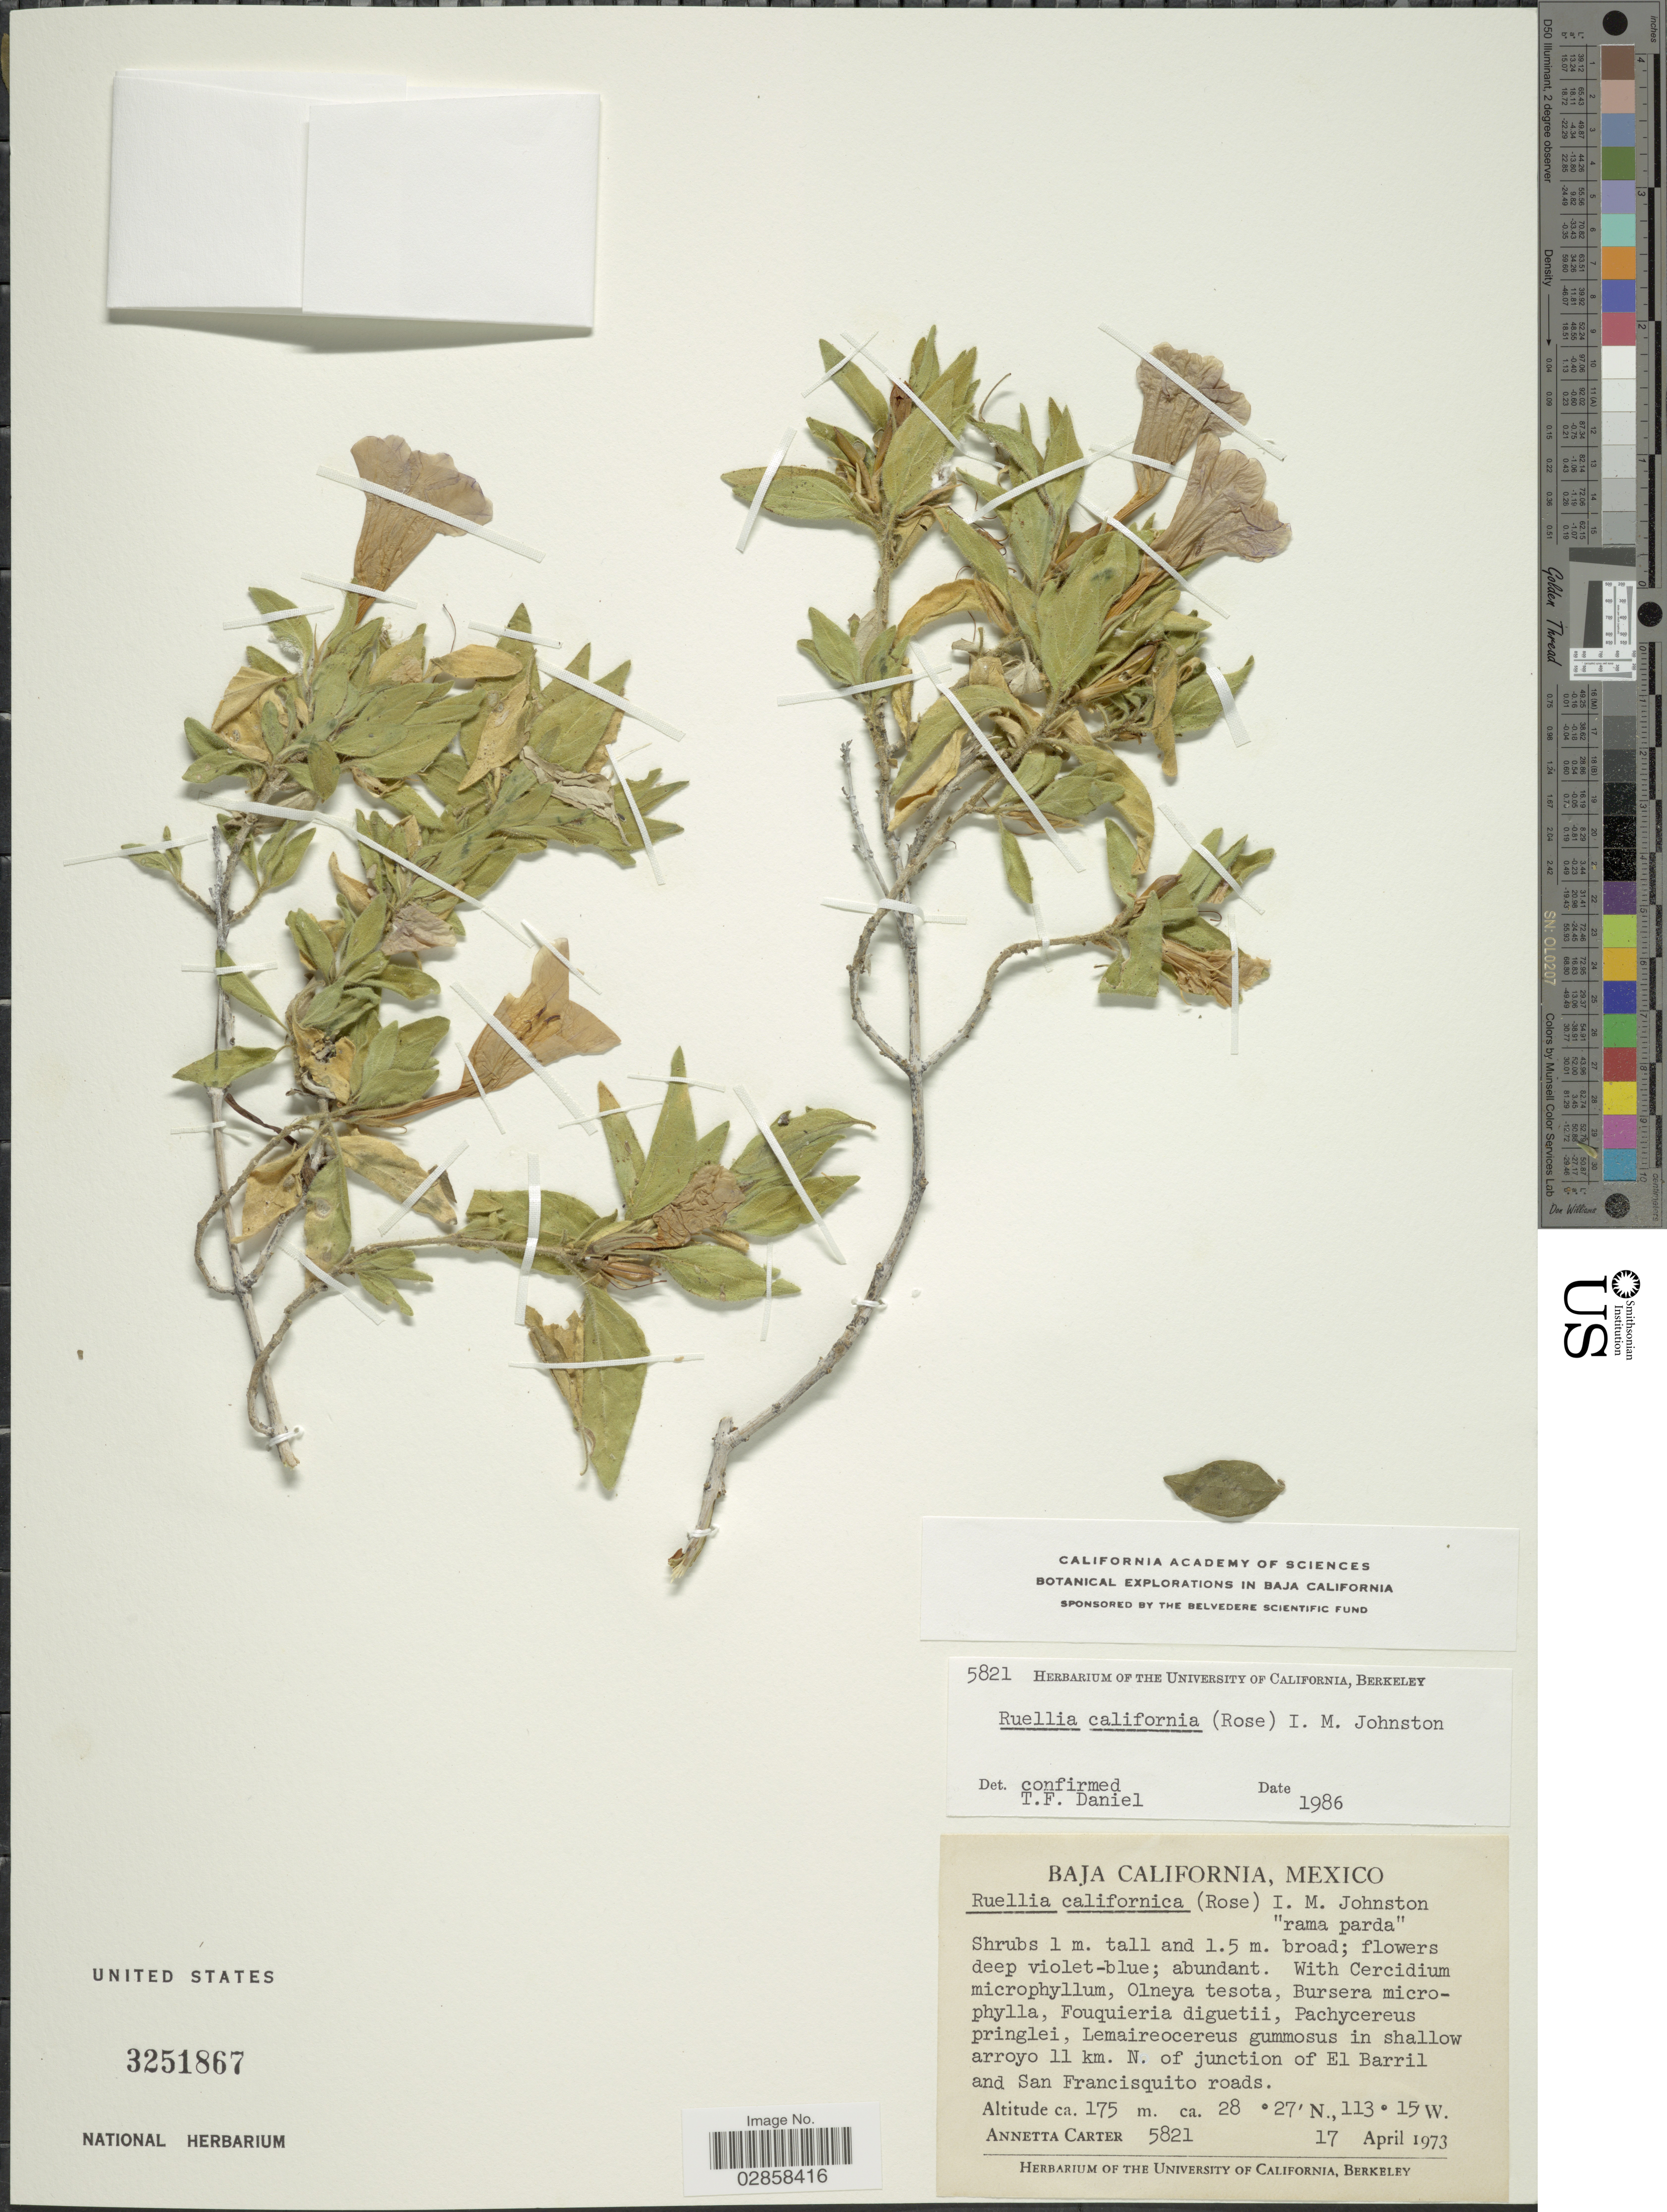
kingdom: Plantae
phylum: Tracheophyta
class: Magnoliopsida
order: Lamiales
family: Acanthaceae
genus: Ruellia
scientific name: Ruellia californica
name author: (Rose) I.M. Johnst.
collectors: A. Carter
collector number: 5821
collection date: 1973-04-17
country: Mexico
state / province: Baja California Sur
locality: In shallow arroyo 11 km. N.of junction of El Barril and San Francisquito roads.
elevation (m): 175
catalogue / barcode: US 3251867